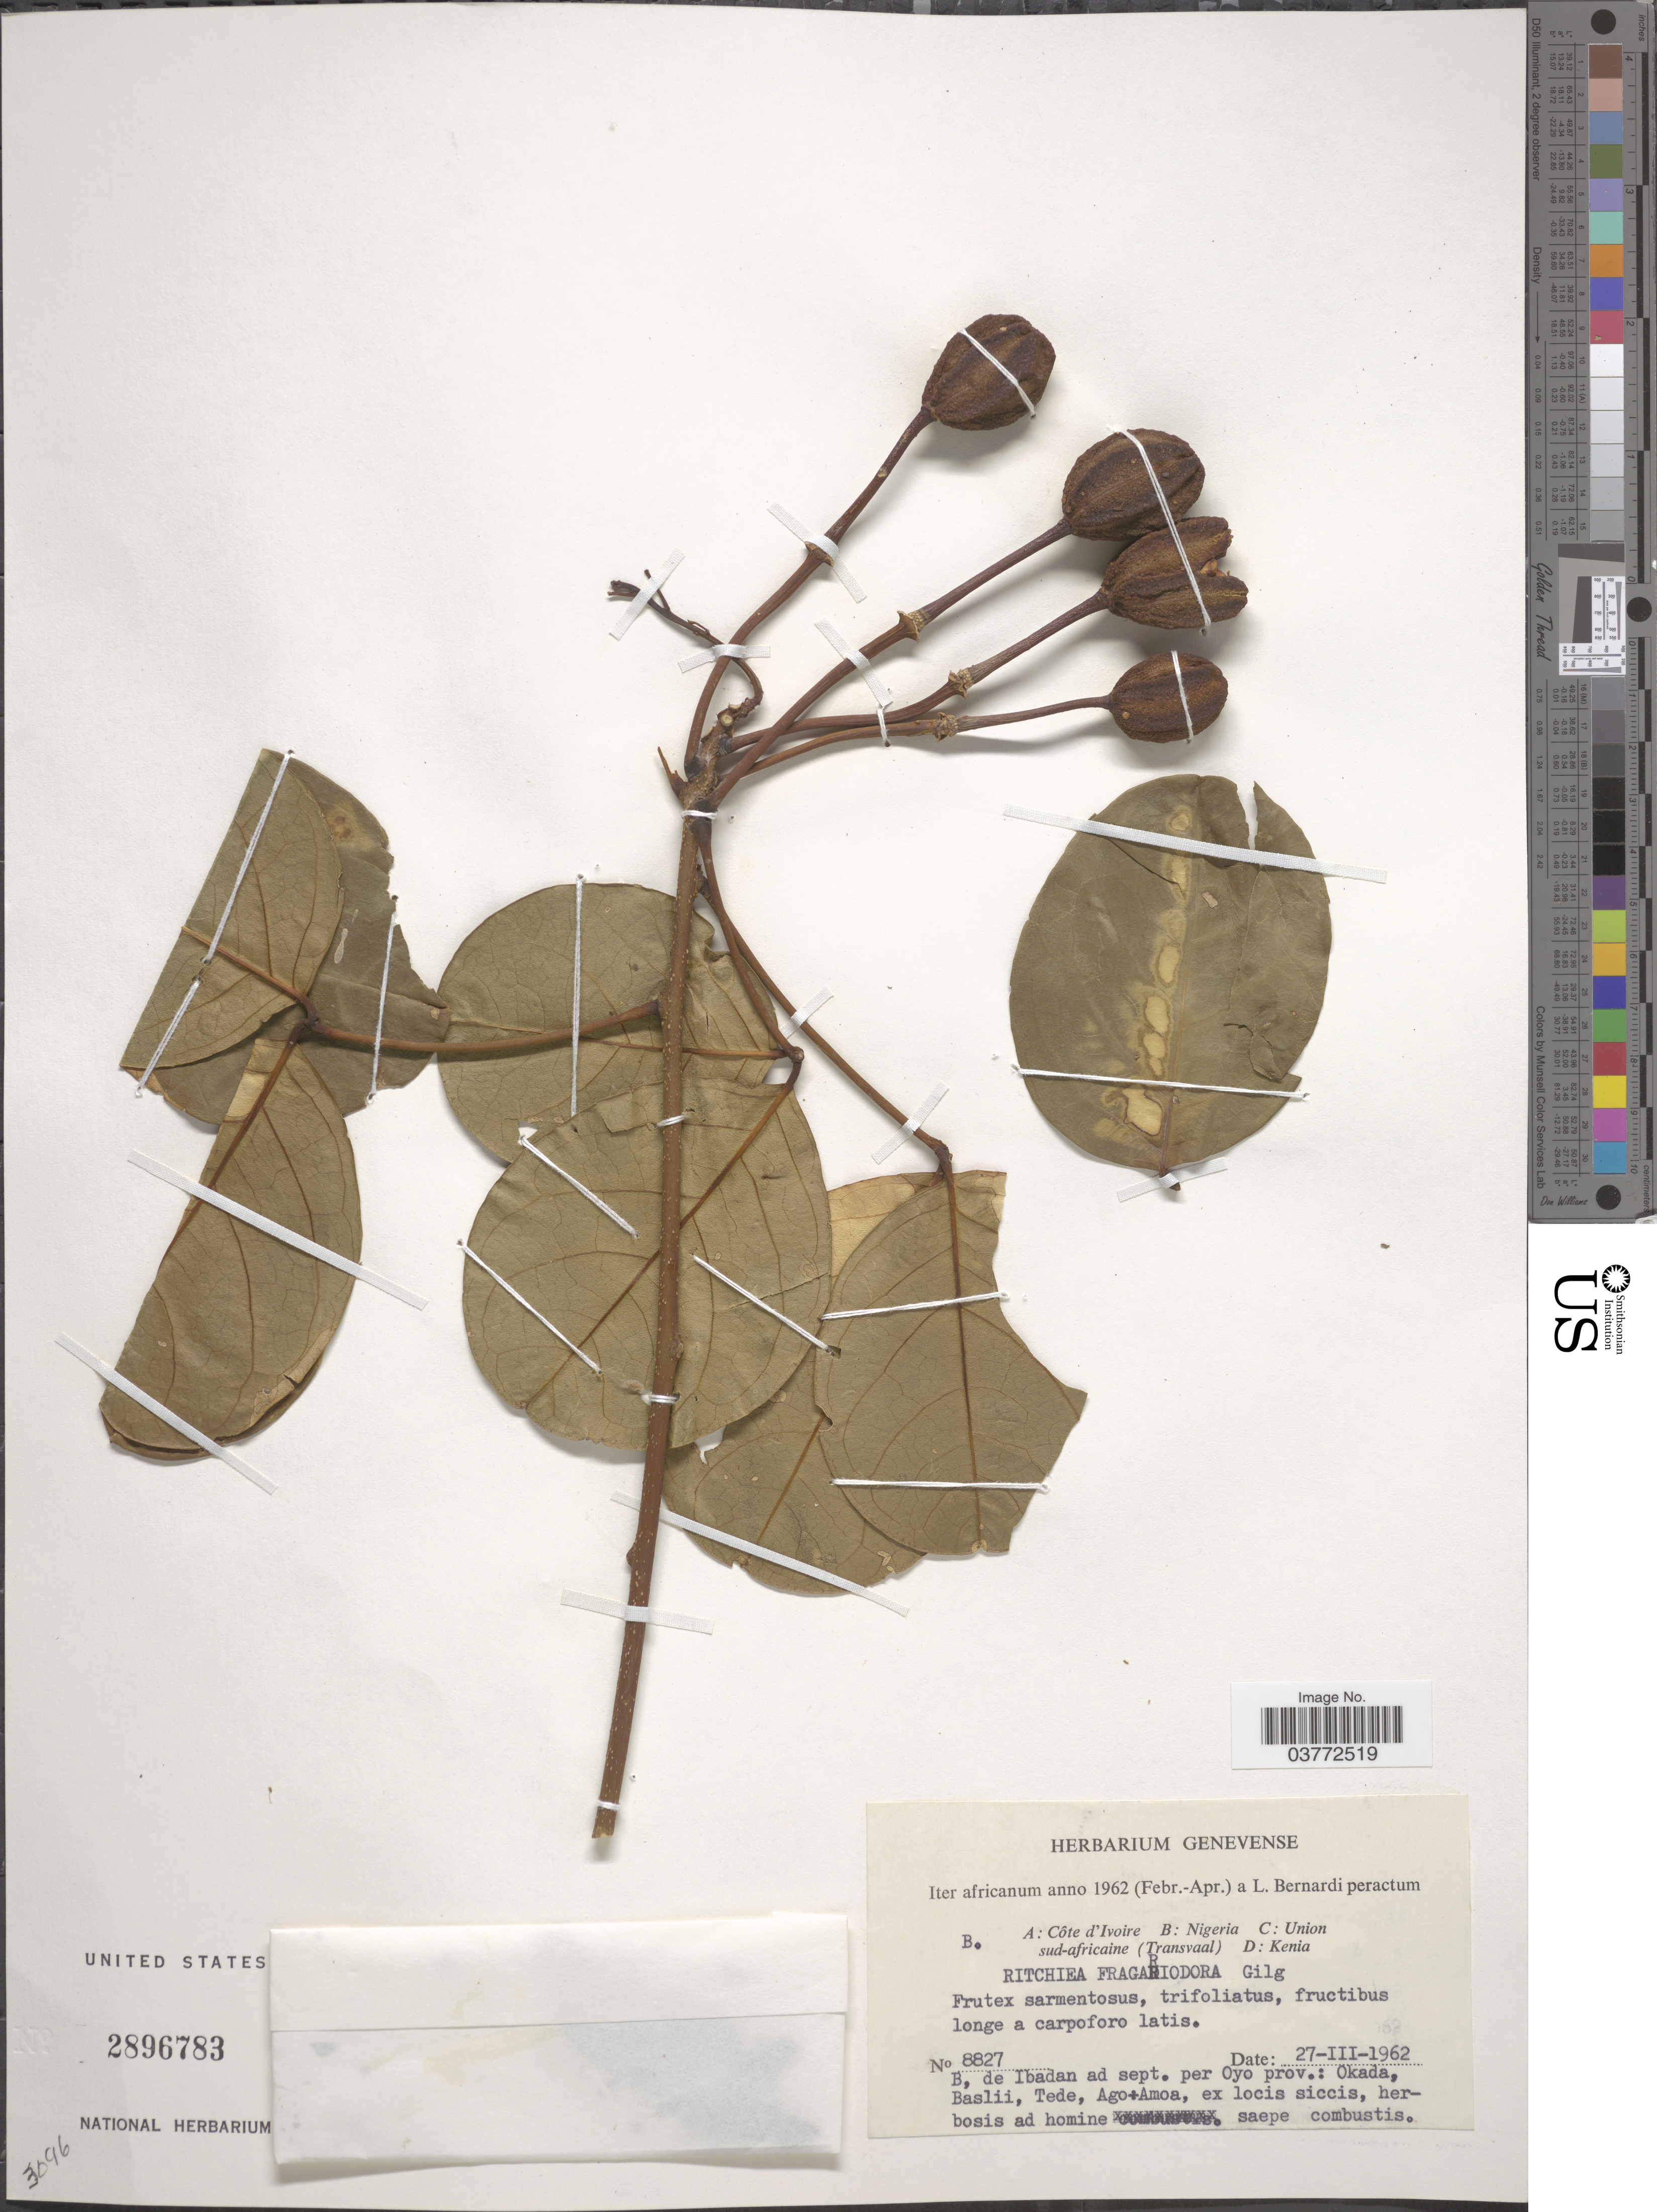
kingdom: Plantae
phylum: Tracheophyta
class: Magnoliopsida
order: Brassicales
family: Capparaceae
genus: Ritchiea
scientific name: Ritchiea fragariodora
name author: Gilg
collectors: L. Bernardi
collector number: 8827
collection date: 1962-03-27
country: Nigeria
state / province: Oyo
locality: B, de Ibadan ad sept. per Oyo prov.: Okada, Baslii, Tede, Ago+Amoa.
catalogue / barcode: US 2896783